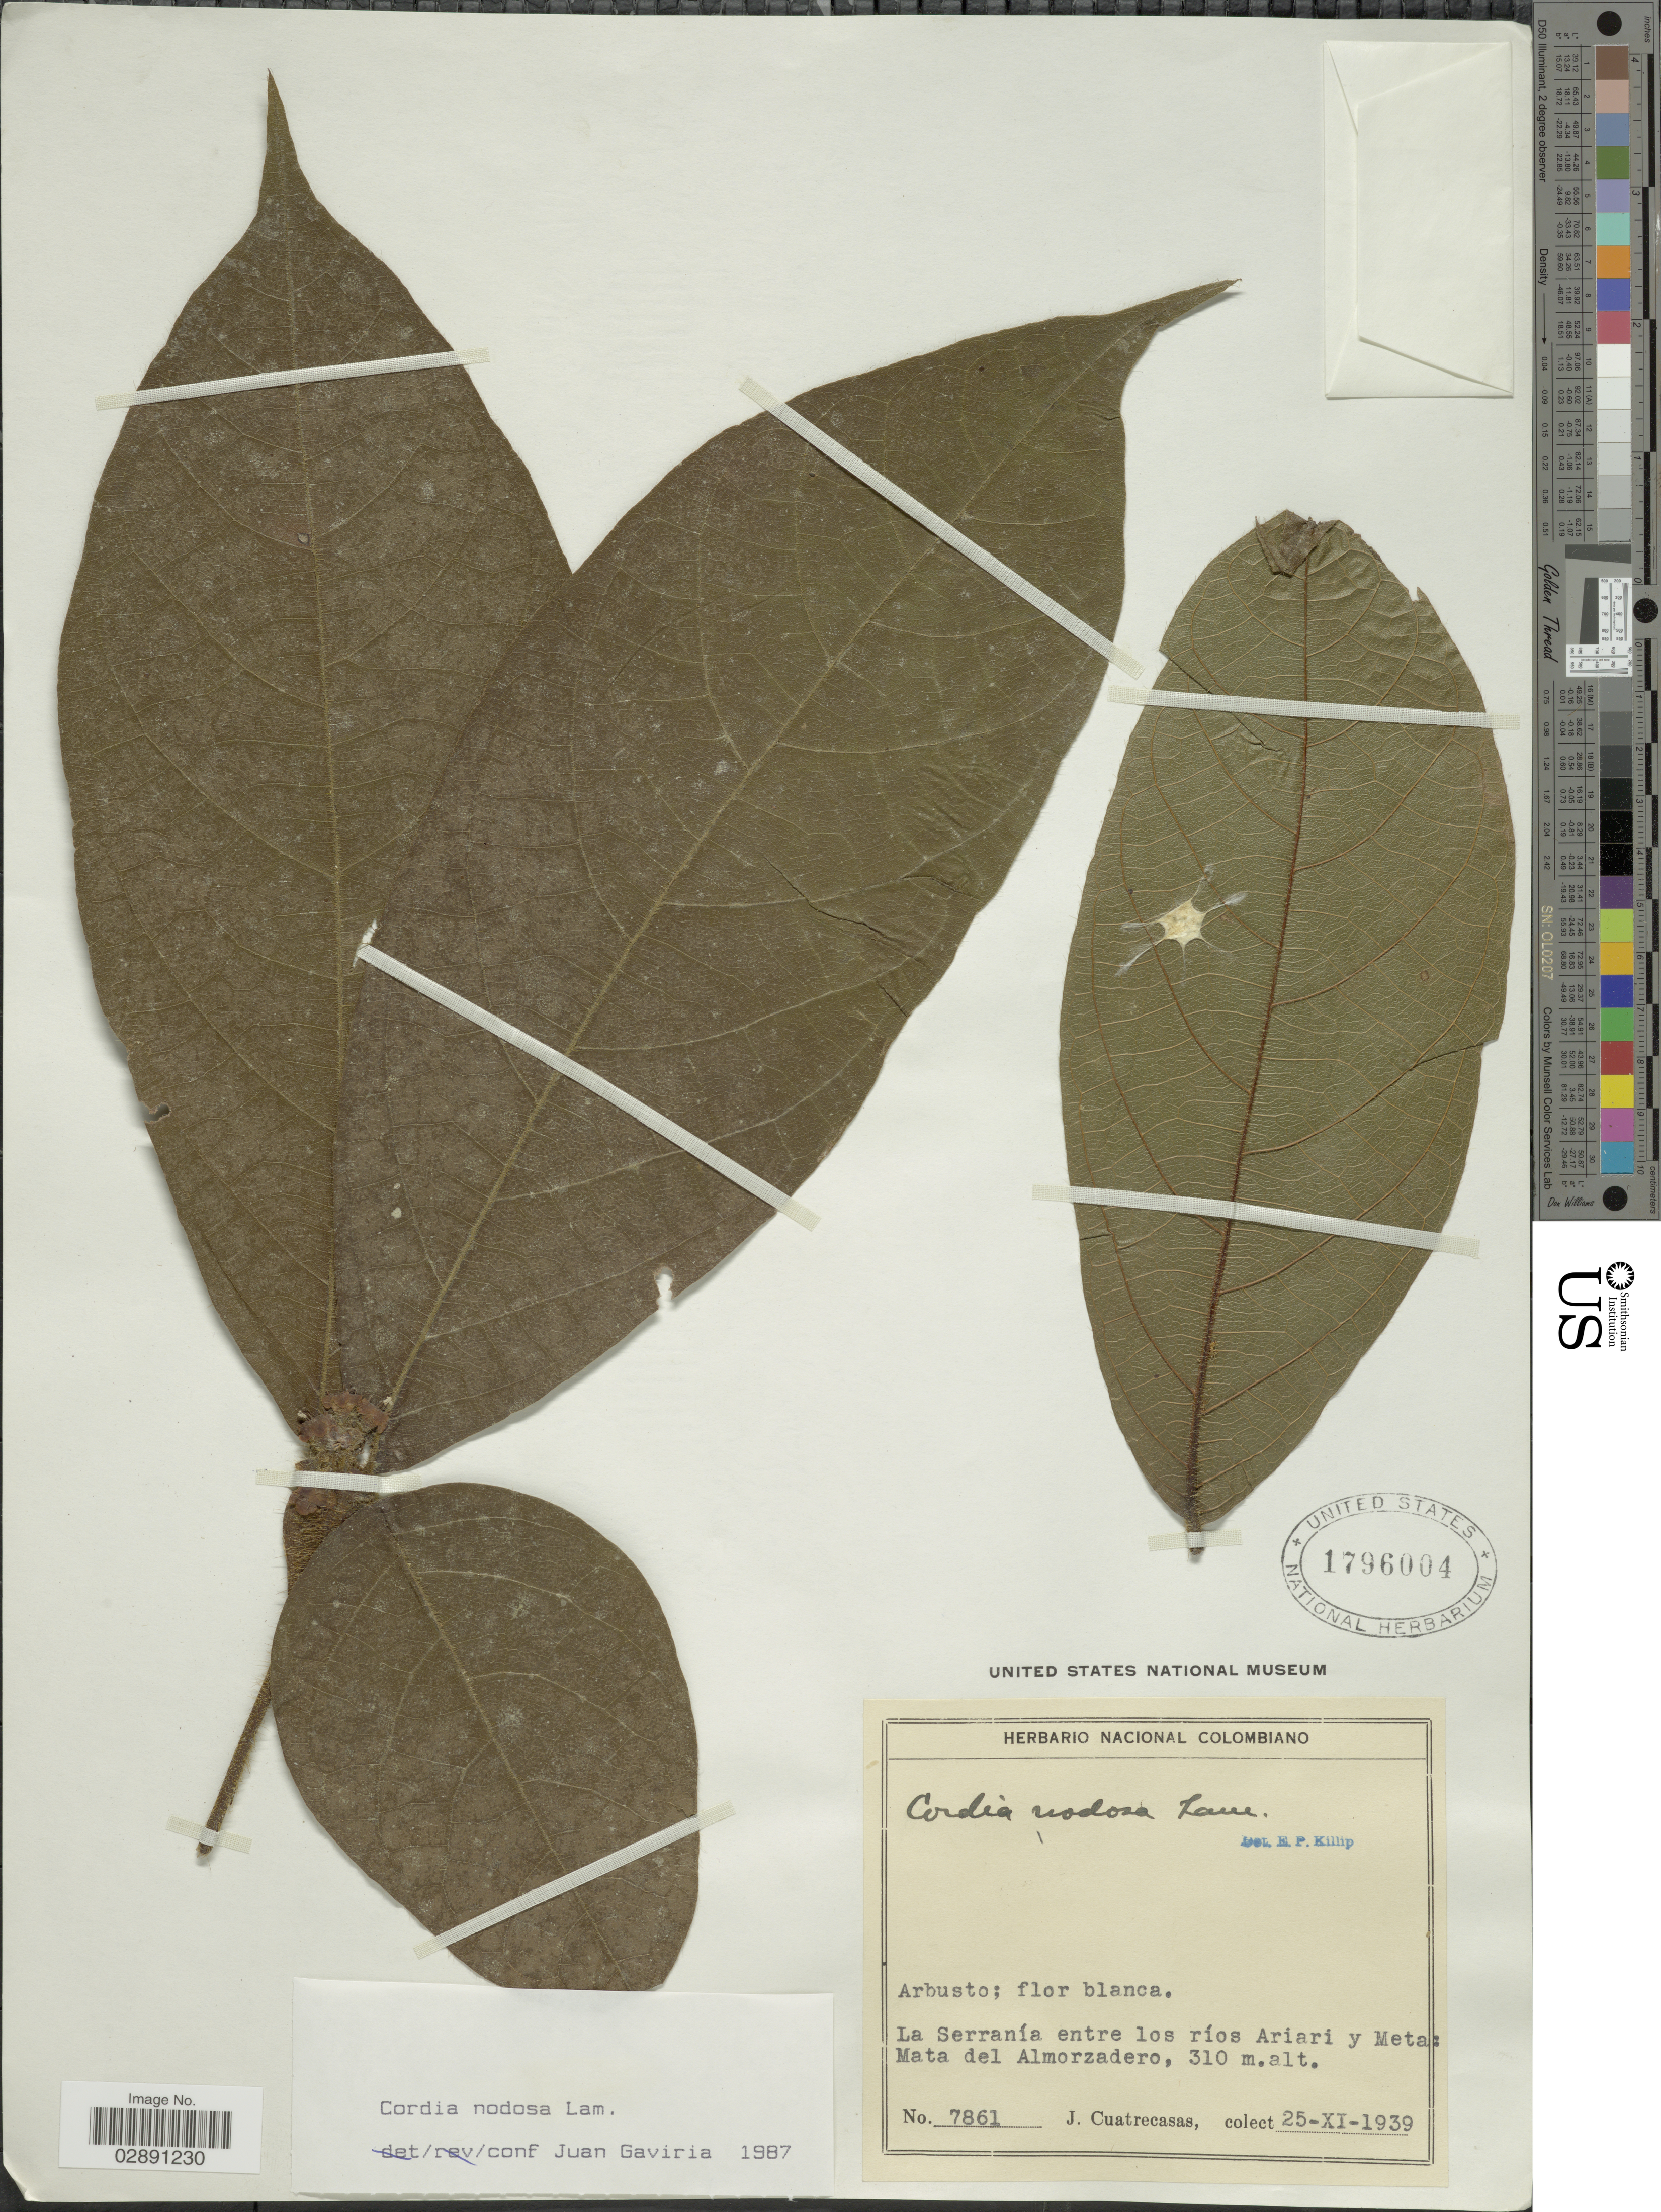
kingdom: Plantae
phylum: Tracheophyta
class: Magnoliopsida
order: Boraginales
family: Cordiaceae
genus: Cordia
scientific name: Cordia nodosa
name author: Lam.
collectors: J. Cuatrecasas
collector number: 7861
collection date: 1939-11-25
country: Colombia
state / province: Meta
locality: La Serranía entre los ríos Ariari y Metos: Mata del Almorzadero.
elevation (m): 310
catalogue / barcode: US 1796004